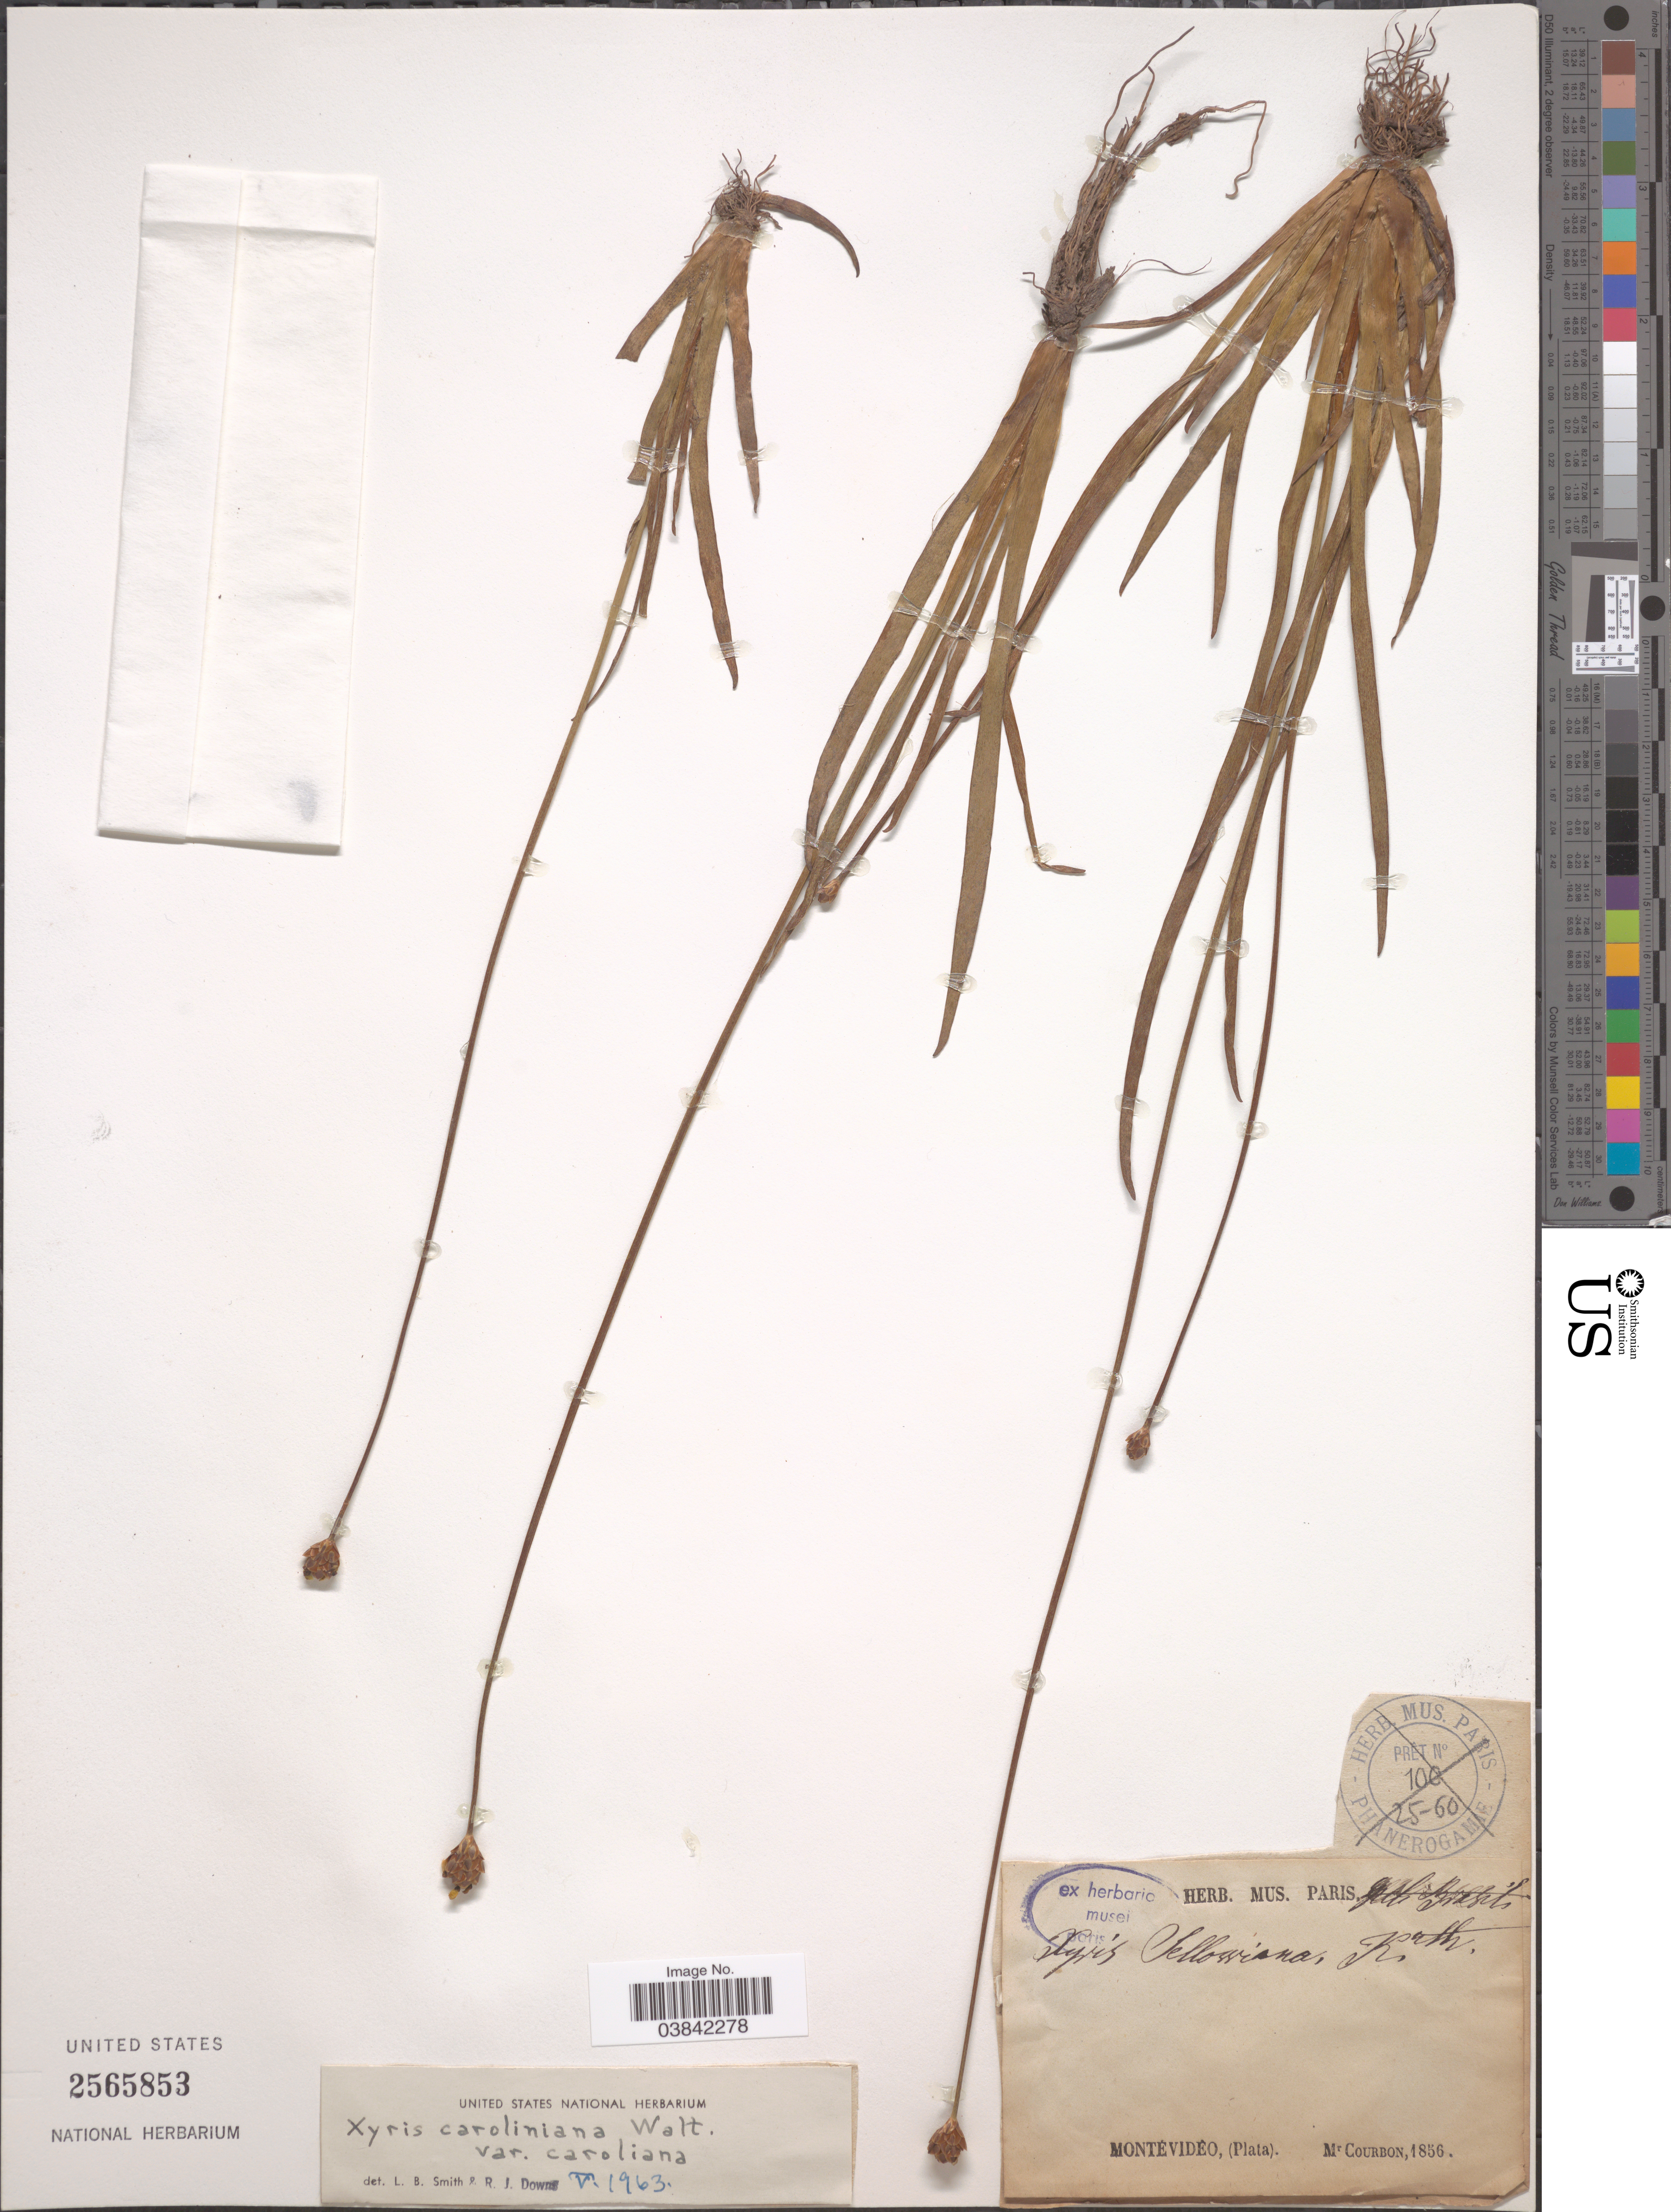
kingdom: Plantae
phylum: Tracheophyta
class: Liliopsida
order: Poales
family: Xyridaceae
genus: Xyris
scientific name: Xyris jupicai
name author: Rich.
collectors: Mr. Courbon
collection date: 1856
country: Uruguay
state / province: Montevideo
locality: (Plata).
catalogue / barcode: US 2565853